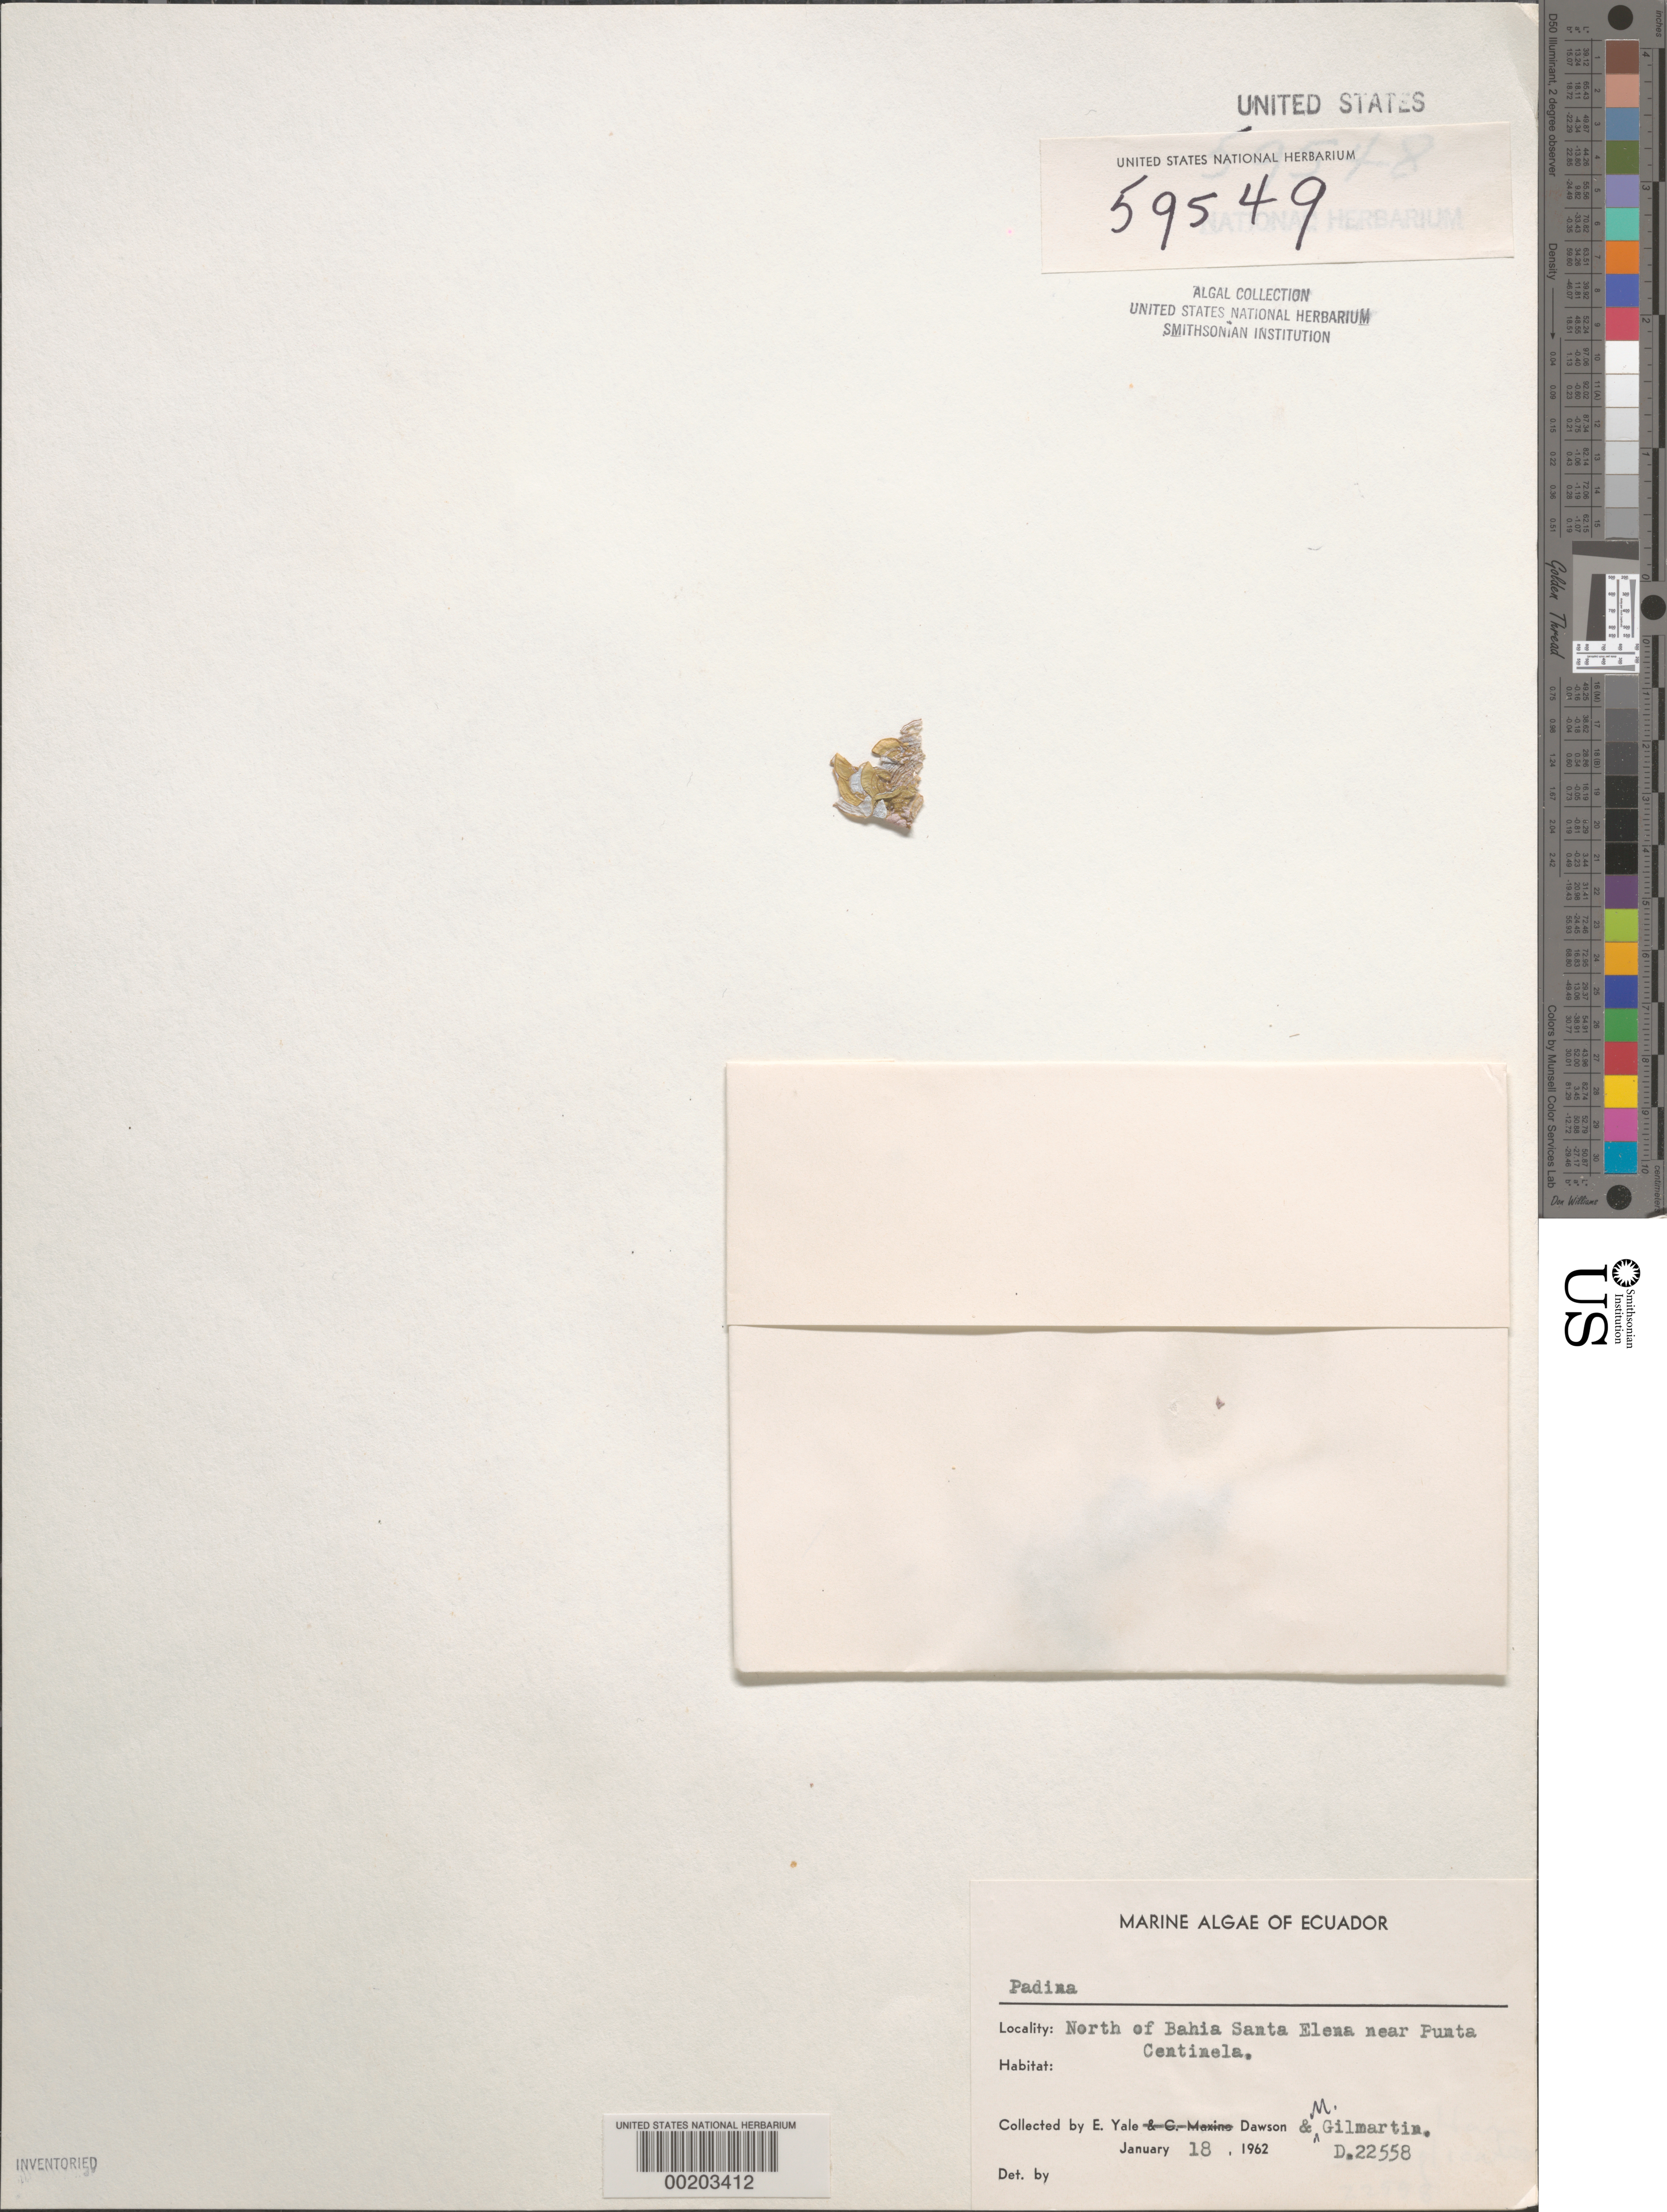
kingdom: Chromista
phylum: Ochrophyta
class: Phaeophyceae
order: Dictyotales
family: Dictyotaceae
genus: Padina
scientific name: Padina sp.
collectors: E. Y. Dawson & M. Gilmartin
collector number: EYD 22558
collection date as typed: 18 Jan 1962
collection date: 1962-01-18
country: Ecuador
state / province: Guayas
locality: North of Bahia Santa Elena near Punta Centinela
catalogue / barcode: US 59549